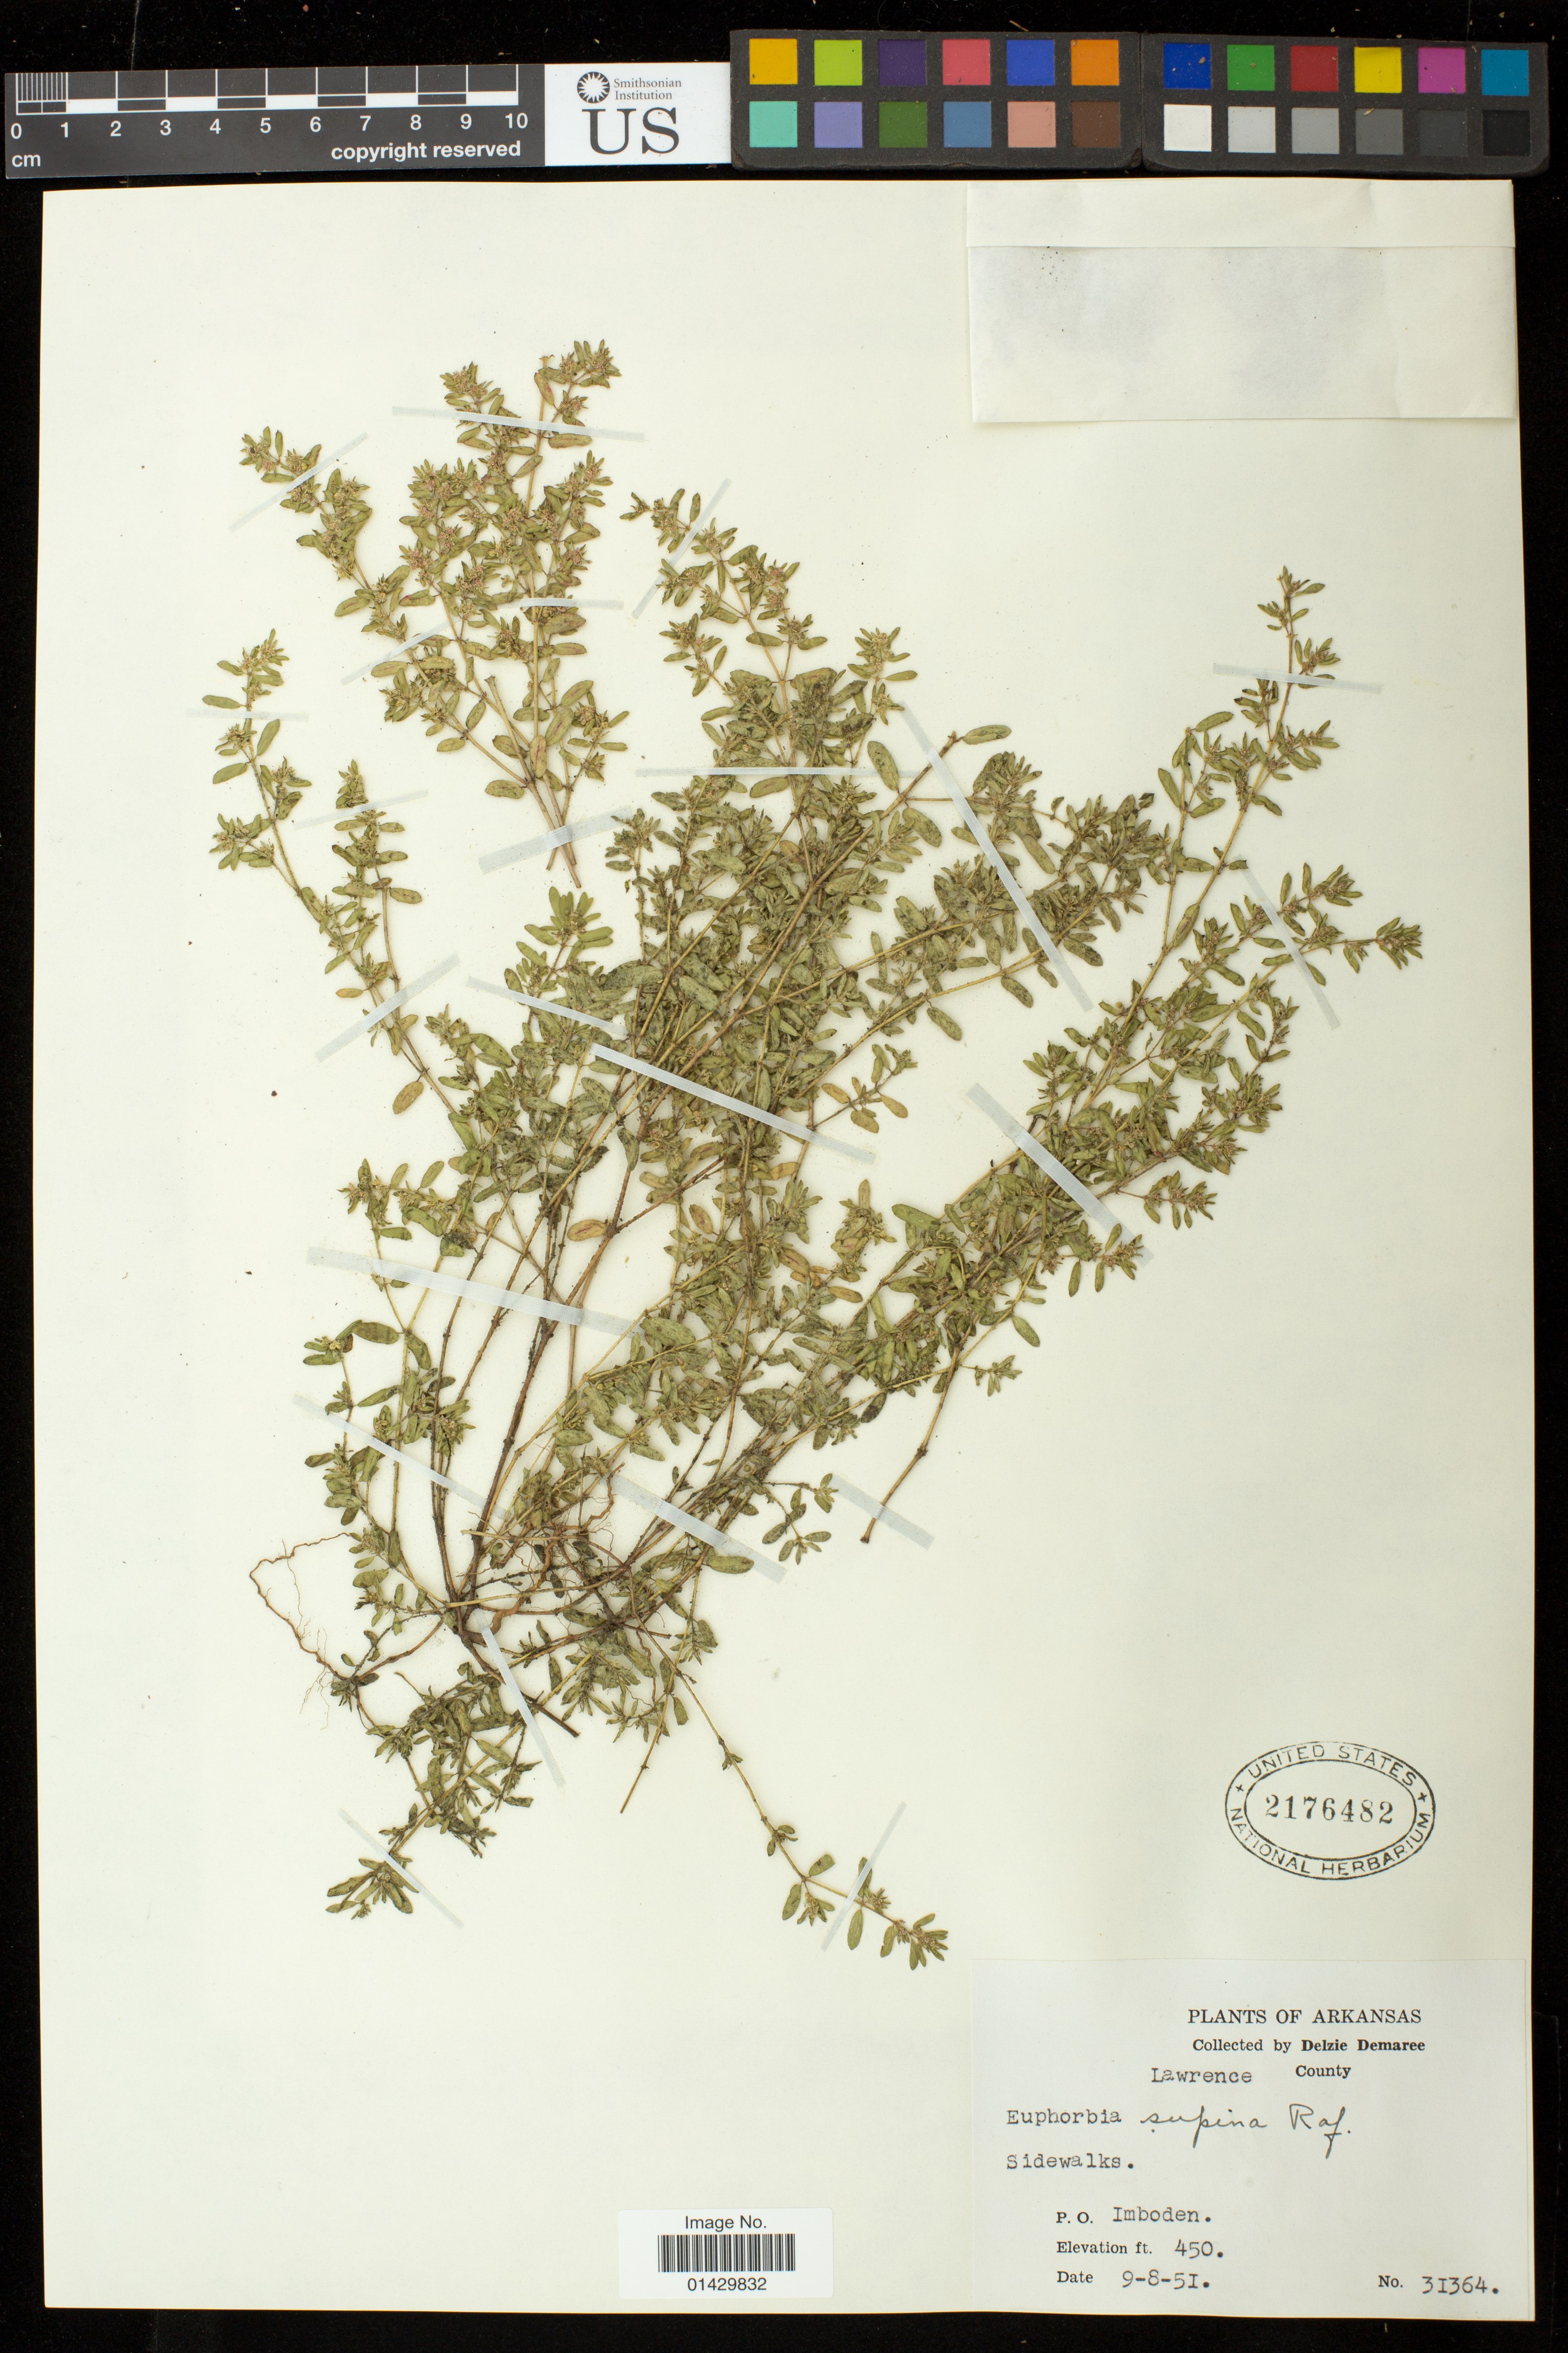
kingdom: Plantae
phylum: Tracheophyta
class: Magnoliopsida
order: Malpighiales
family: Euphorbiaceae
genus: Euphorbia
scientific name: Euphorbia maculata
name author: L.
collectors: D. Demaree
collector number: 31364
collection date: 1951-09-08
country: United States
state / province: Arkansas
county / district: Lawrence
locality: Imboden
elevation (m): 137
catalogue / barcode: US 2176482